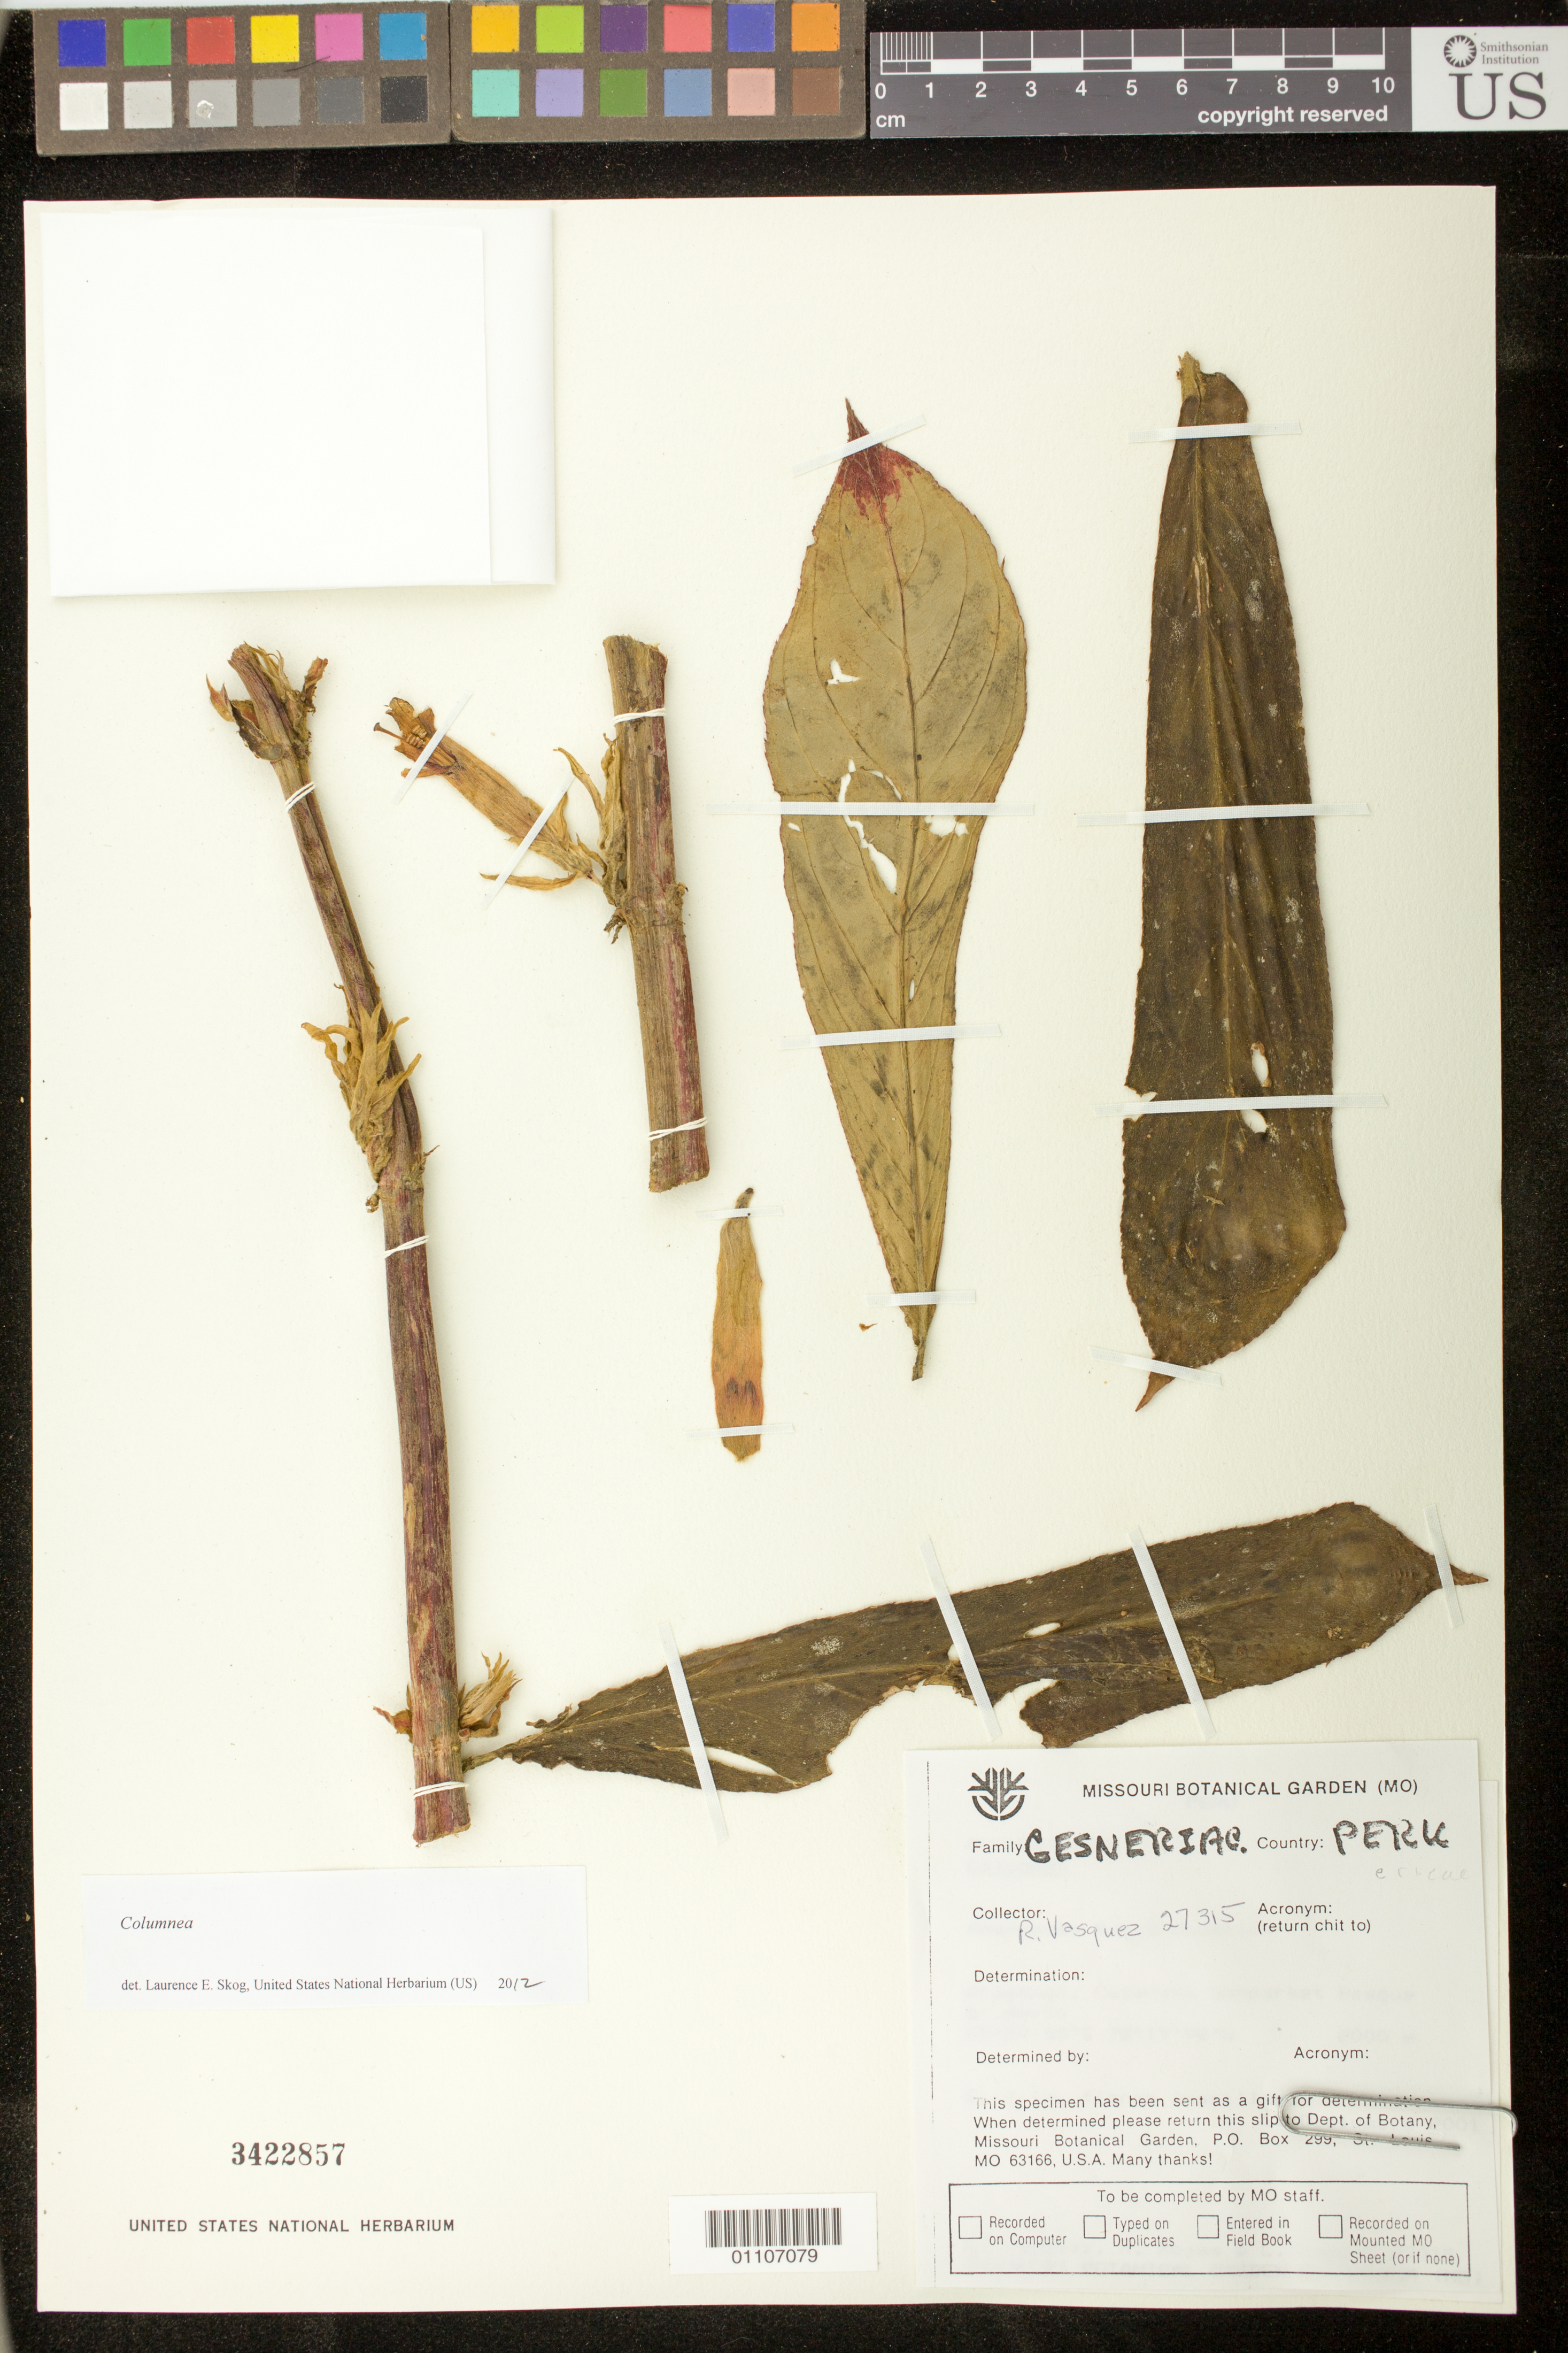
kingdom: Plantae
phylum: Tracheophyta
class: Magnoliopsida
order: Lamiales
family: Gesneriaceae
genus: Columnea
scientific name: Columnea sp.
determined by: Skog, Laurence E.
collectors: R. Vasquez, R. Rojas & L. Campos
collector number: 27315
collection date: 2001-12-12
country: Peru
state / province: Amazonas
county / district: Bagua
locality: Aramango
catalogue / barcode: US 3422857